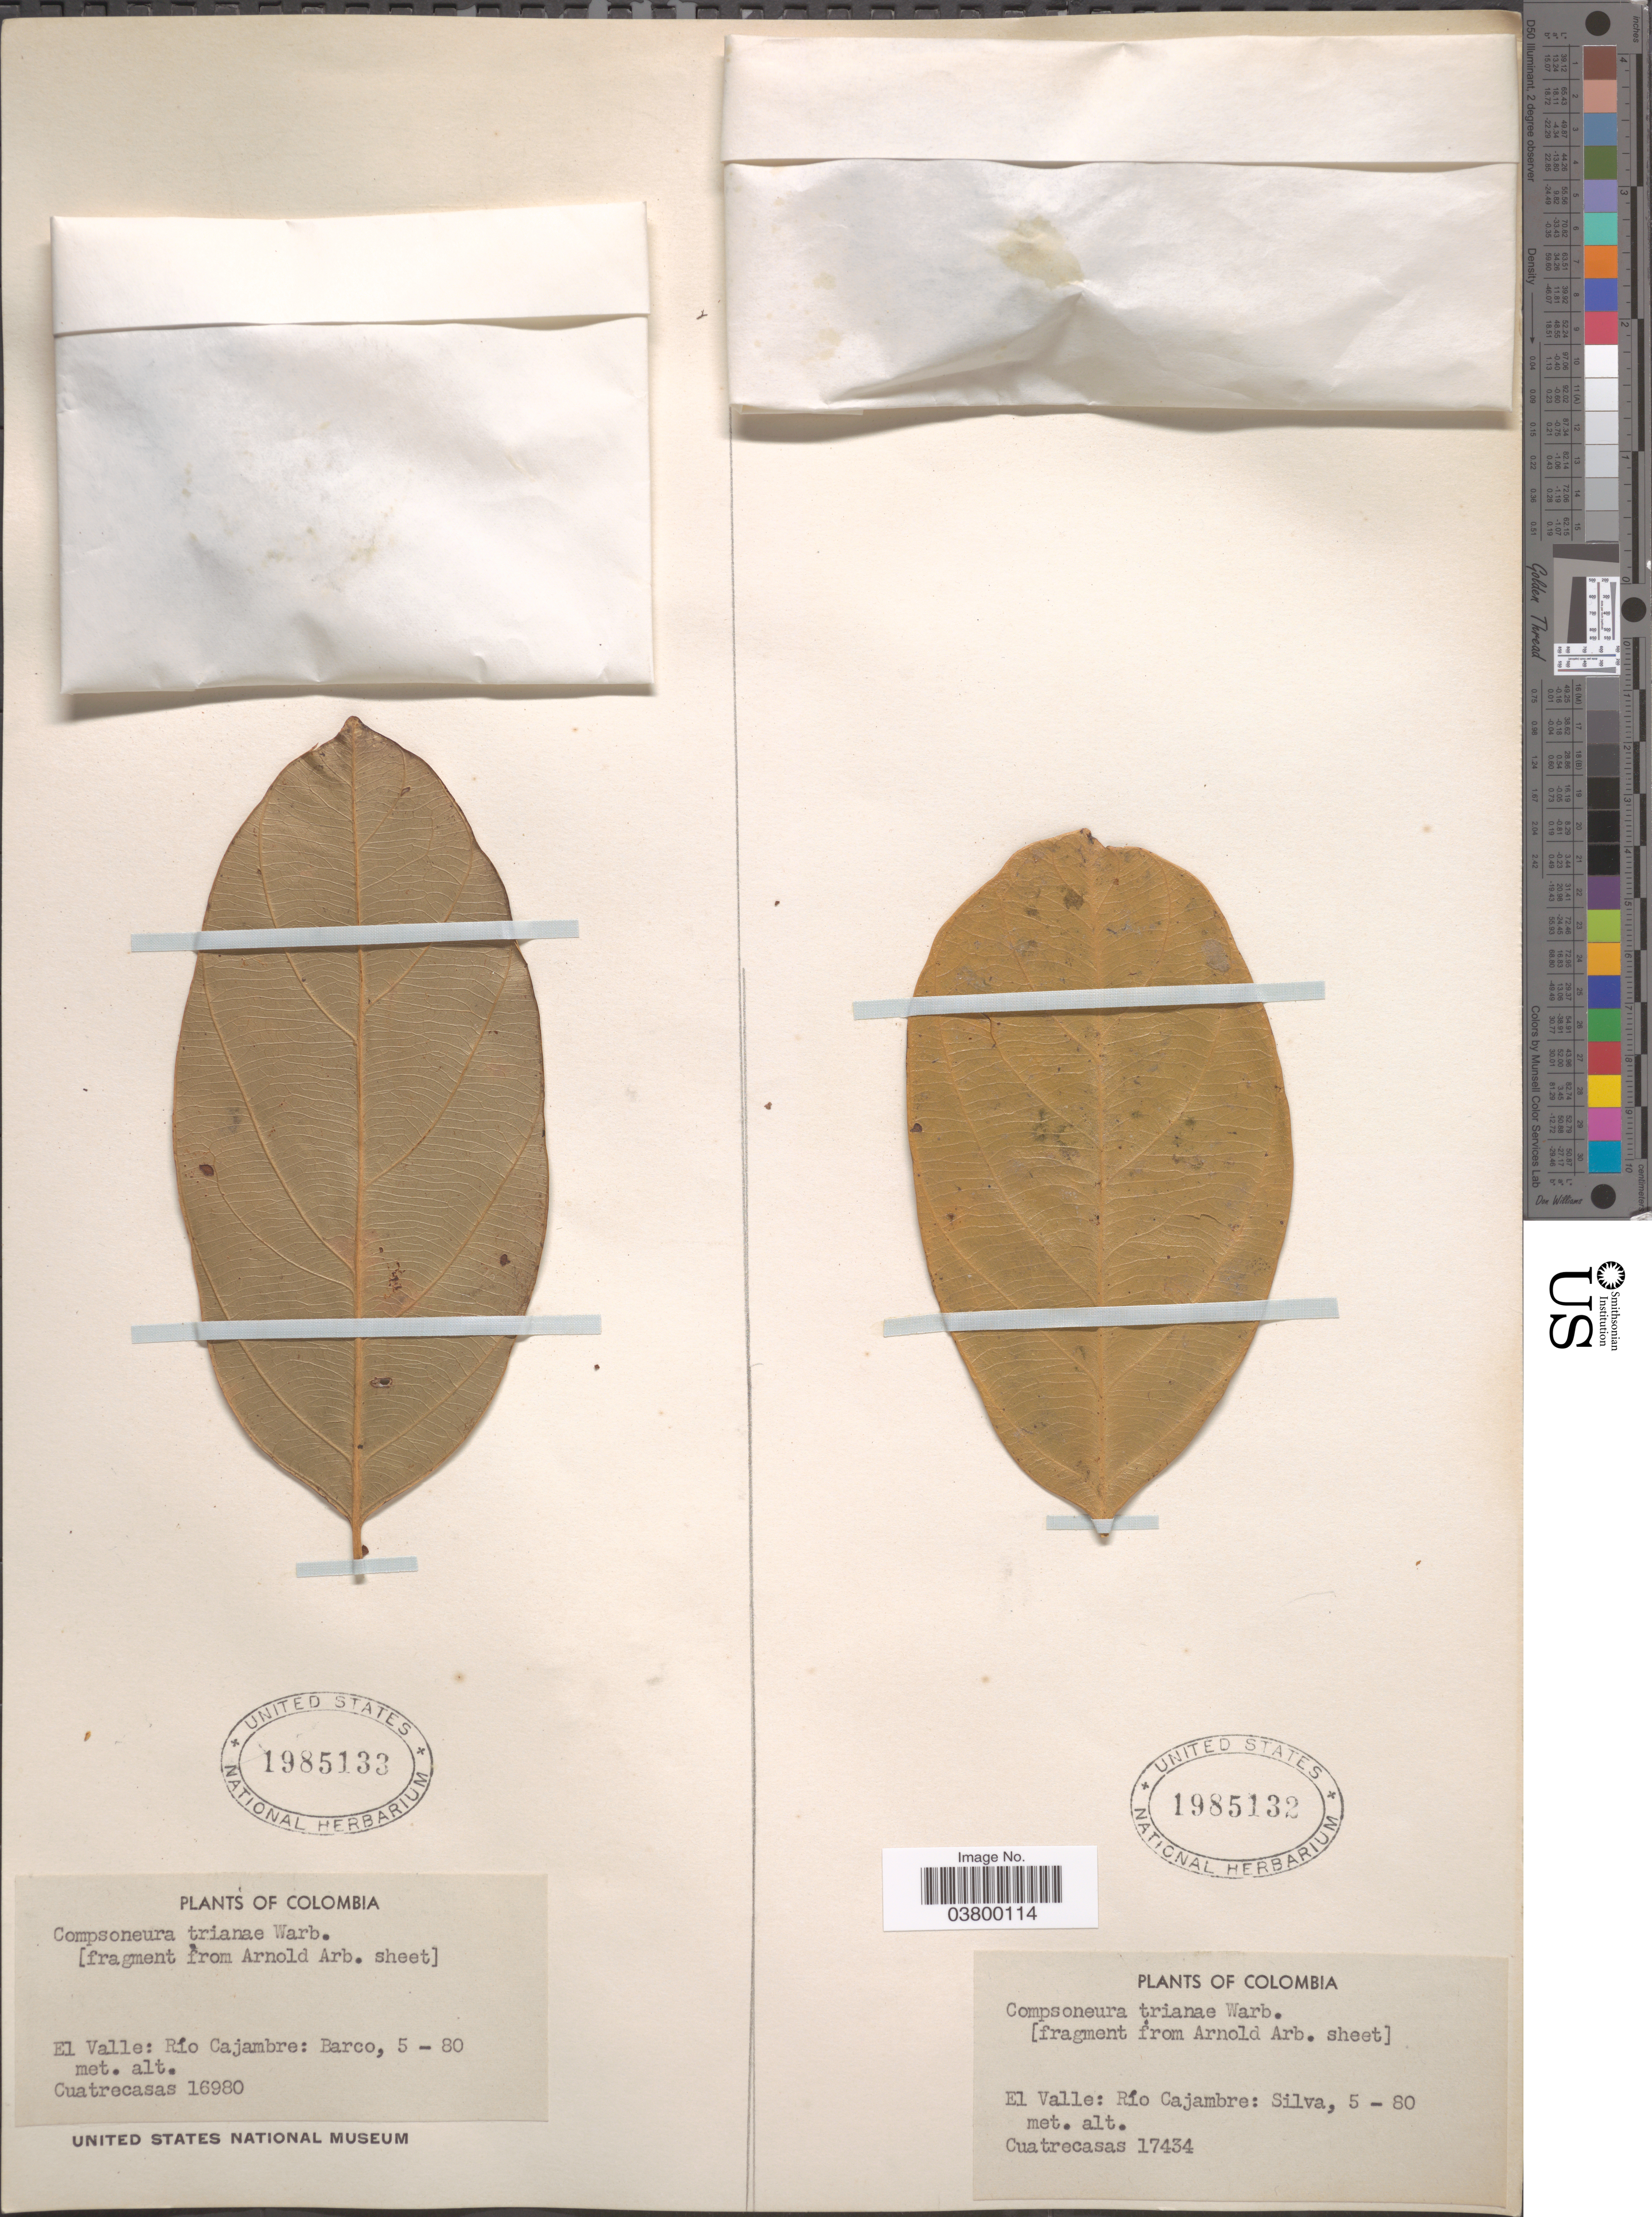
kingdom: Plantae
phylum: Tracheophyta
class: Magnoliopsida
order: Magnoliales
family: Myristicaceae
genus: Compsoneura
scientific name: Compsoneura trianae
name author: Warb.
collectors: Cuatrecasas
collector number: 16980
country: Colombia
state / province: Valle del Cauca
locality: El Valle: Rio Cajambre: Barco.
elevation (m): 5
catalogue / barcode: US 1985133